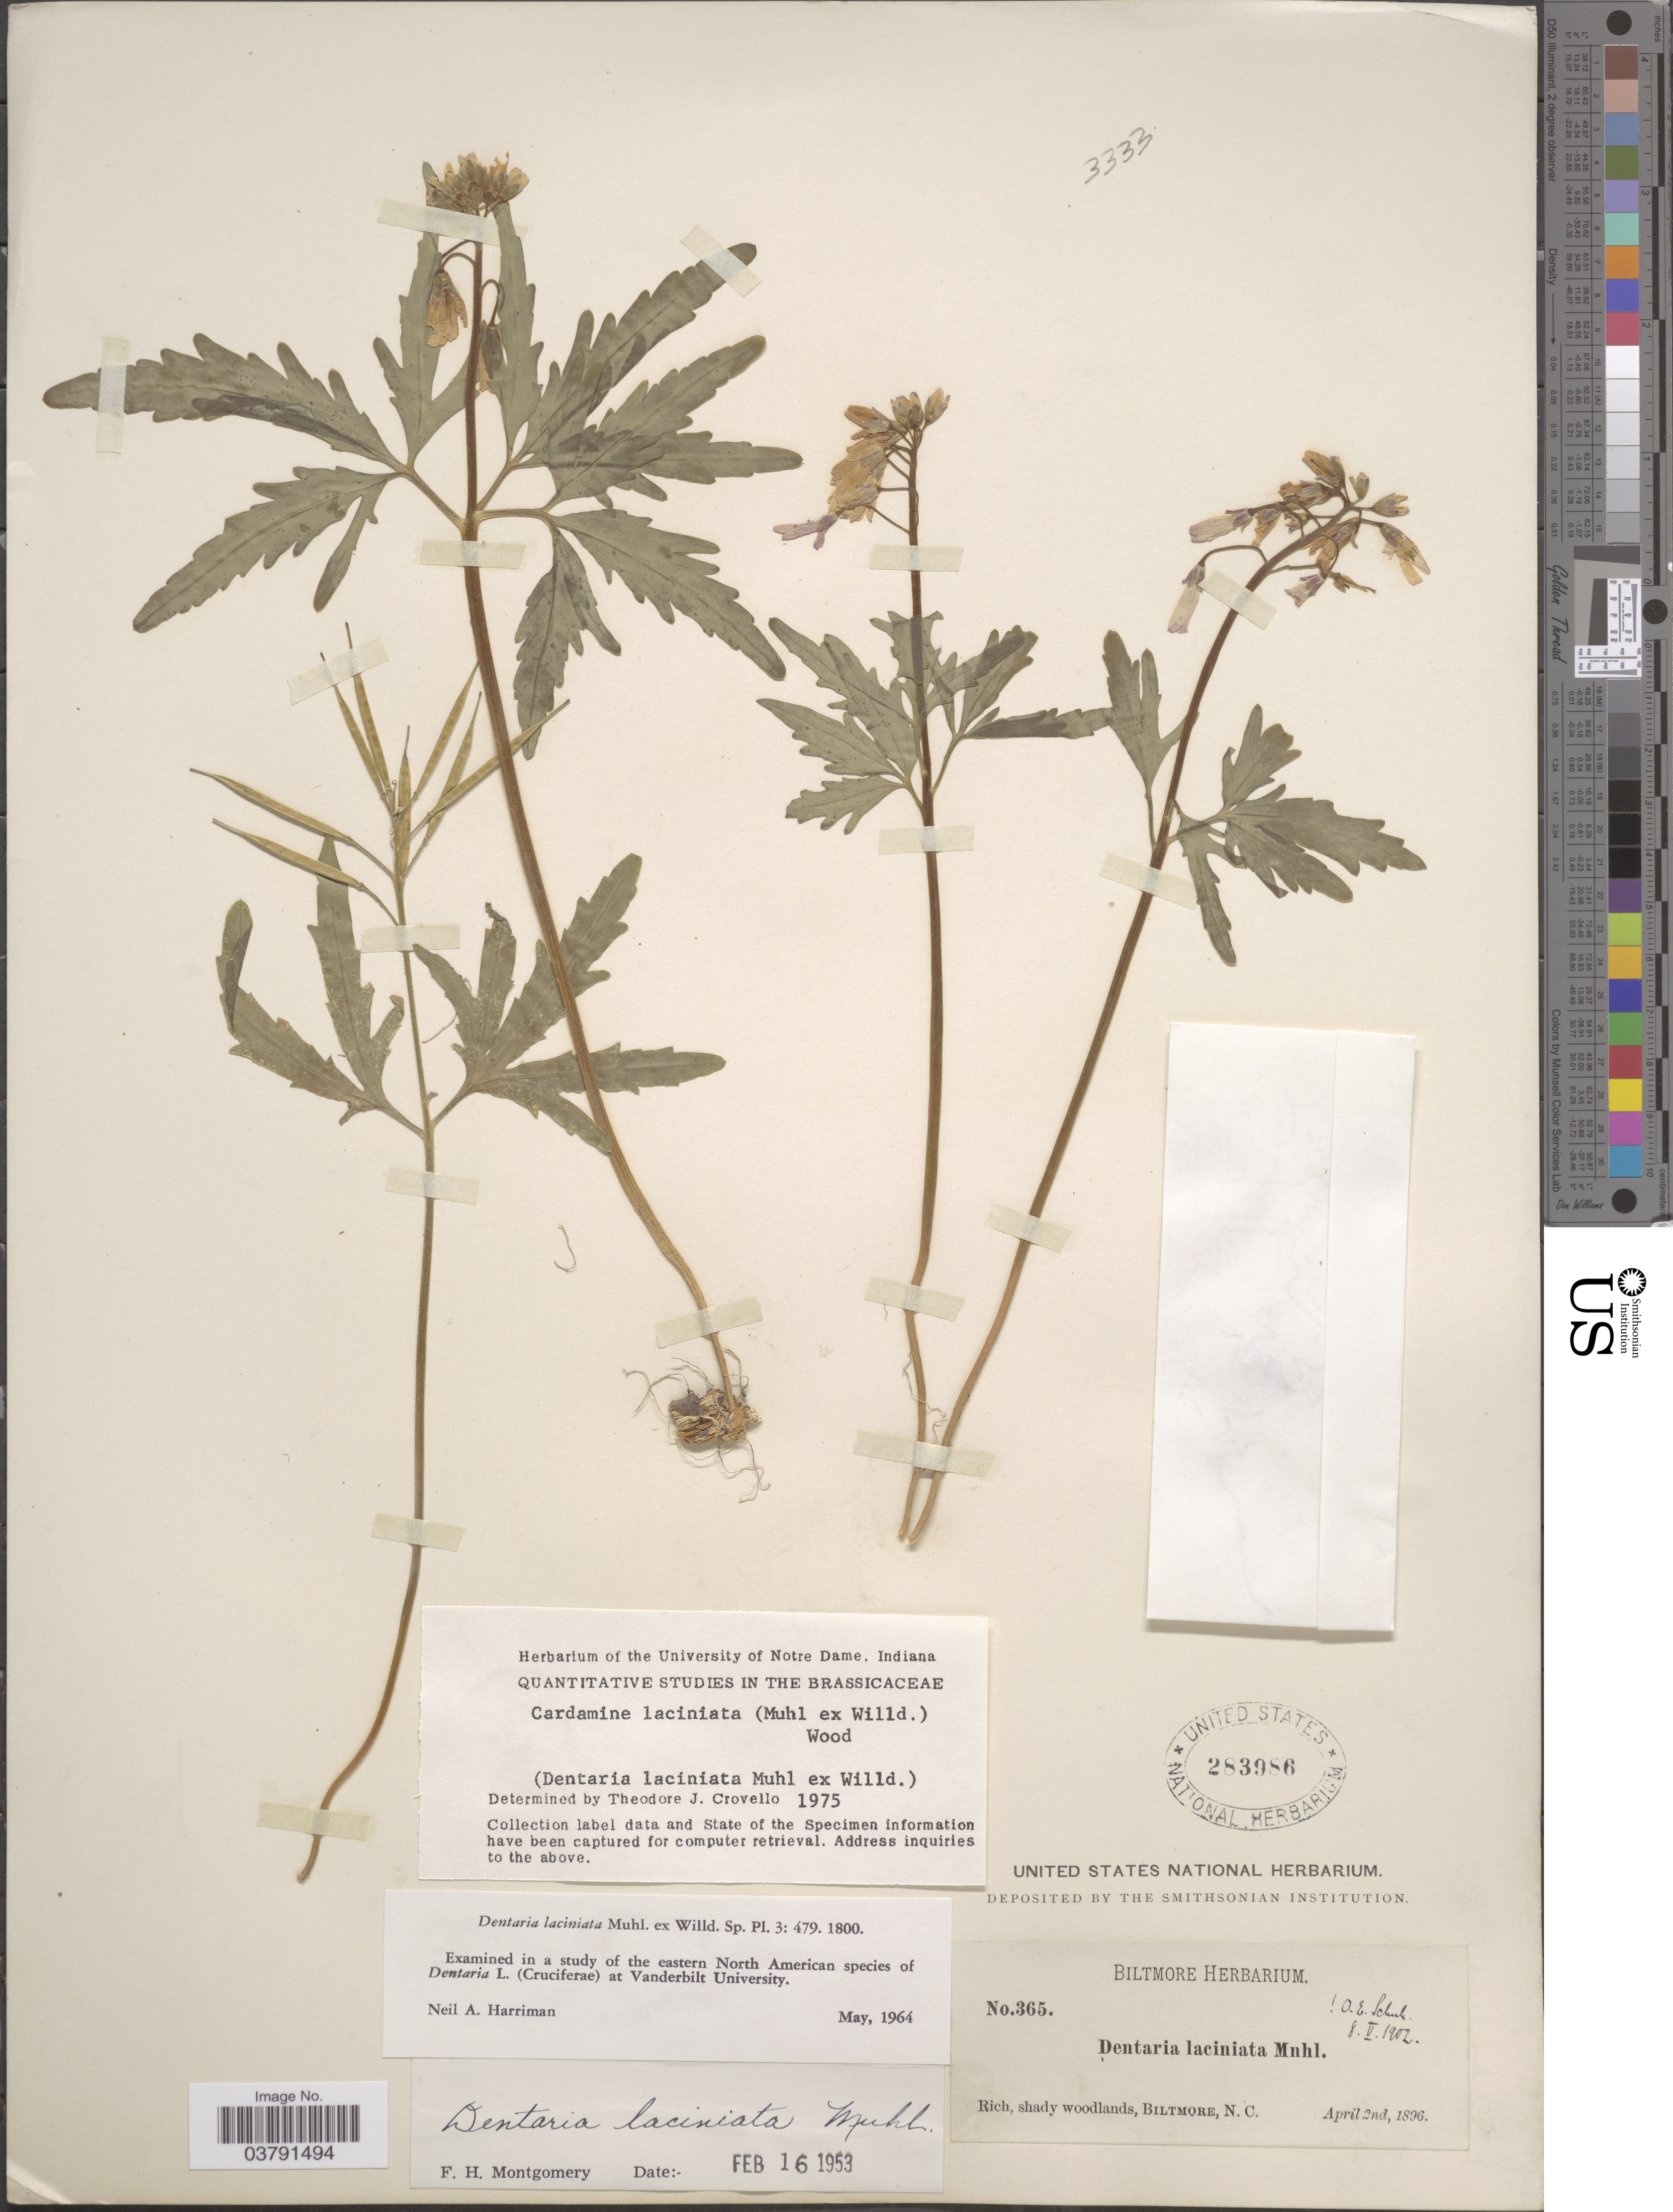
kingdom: Plantae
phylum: Tracheophyta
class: Magnoliopsida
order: Brassicales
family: Brassicaceae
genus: Dentaria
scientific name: Dentaria laciniata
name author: Muhl.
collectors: ex herb. Biltmore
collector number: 365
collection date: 1896-04-02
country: United States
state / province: North Carolina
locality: Biltmore.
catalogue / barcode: US 283986